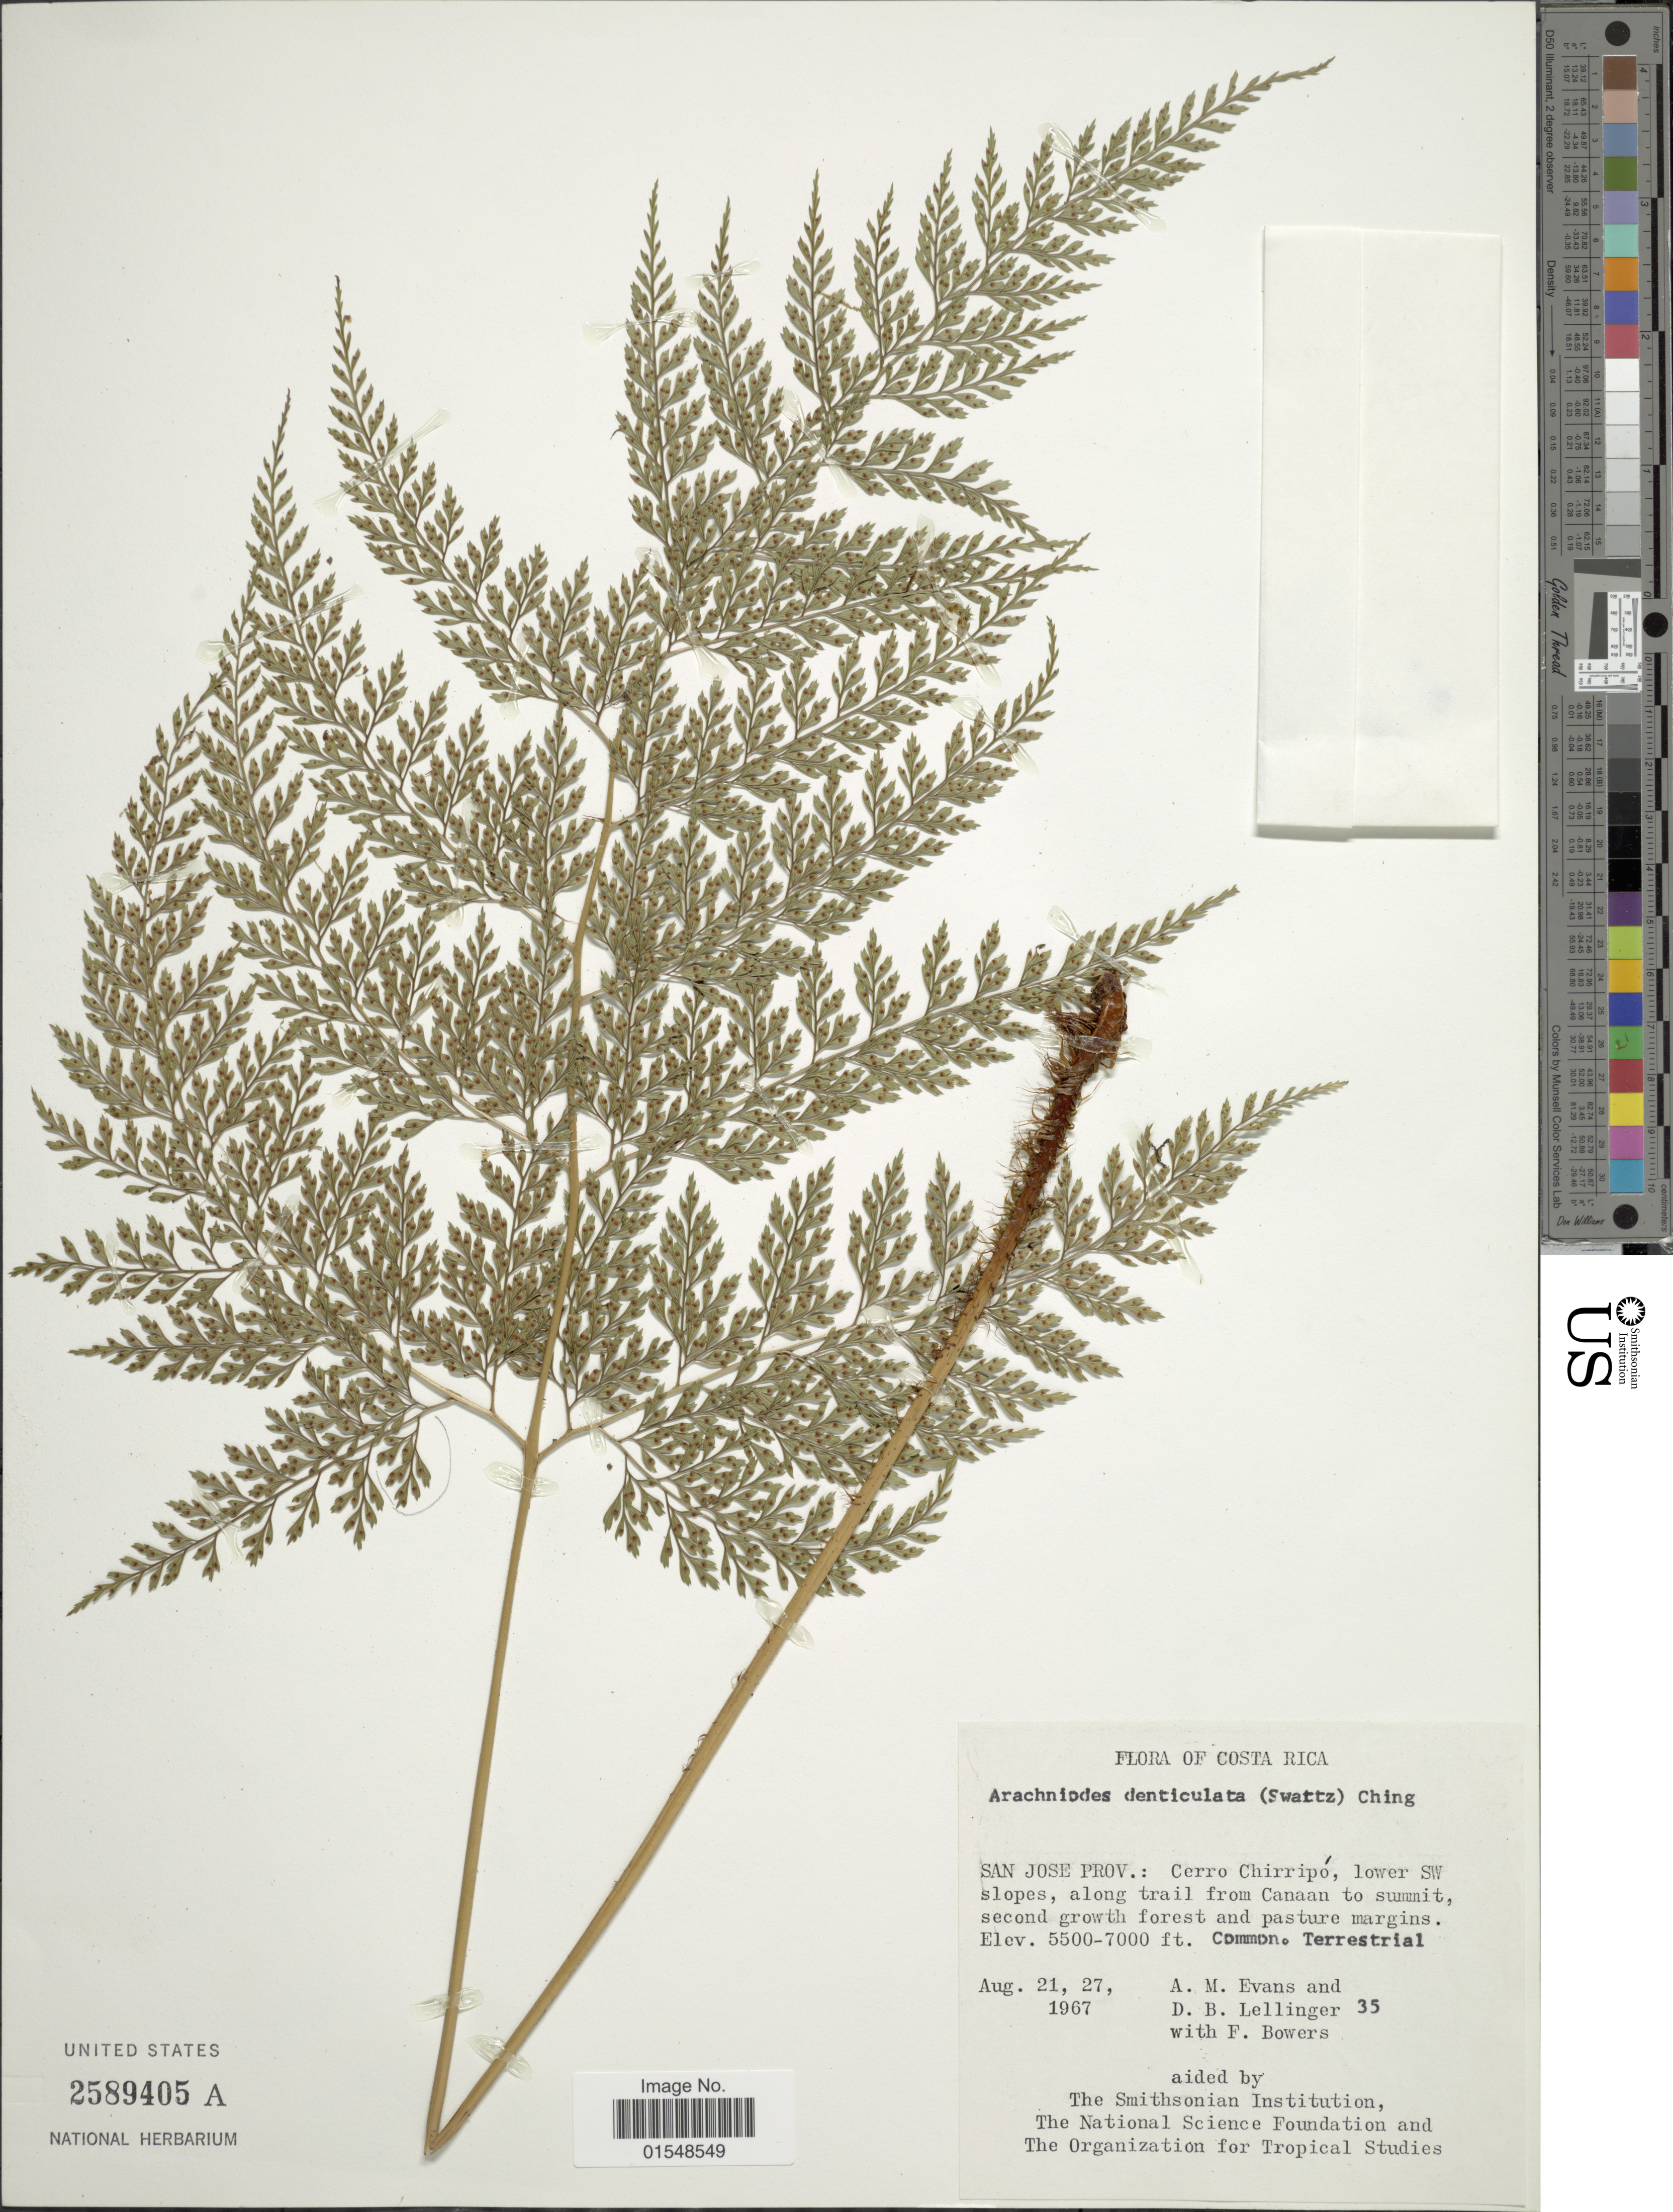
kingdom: Plantae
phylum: Tracheophyta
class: Polypodiopsida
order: Polypodiales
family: Dryopteridaceae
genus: Arachniodes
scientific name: Arachniodes denticulata var. barbensis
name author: (C. Chr.) Lellinger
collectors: A. M. Evans, D. B. Lellinger & F. Bowers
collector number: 35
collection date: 1967-08-21/1967-08-27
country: Costa Rica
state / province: San José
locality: Cerro Chirripó, lower SW slopes, along trail from Canaan to summit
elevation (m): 1676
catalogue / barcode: US 2589405A